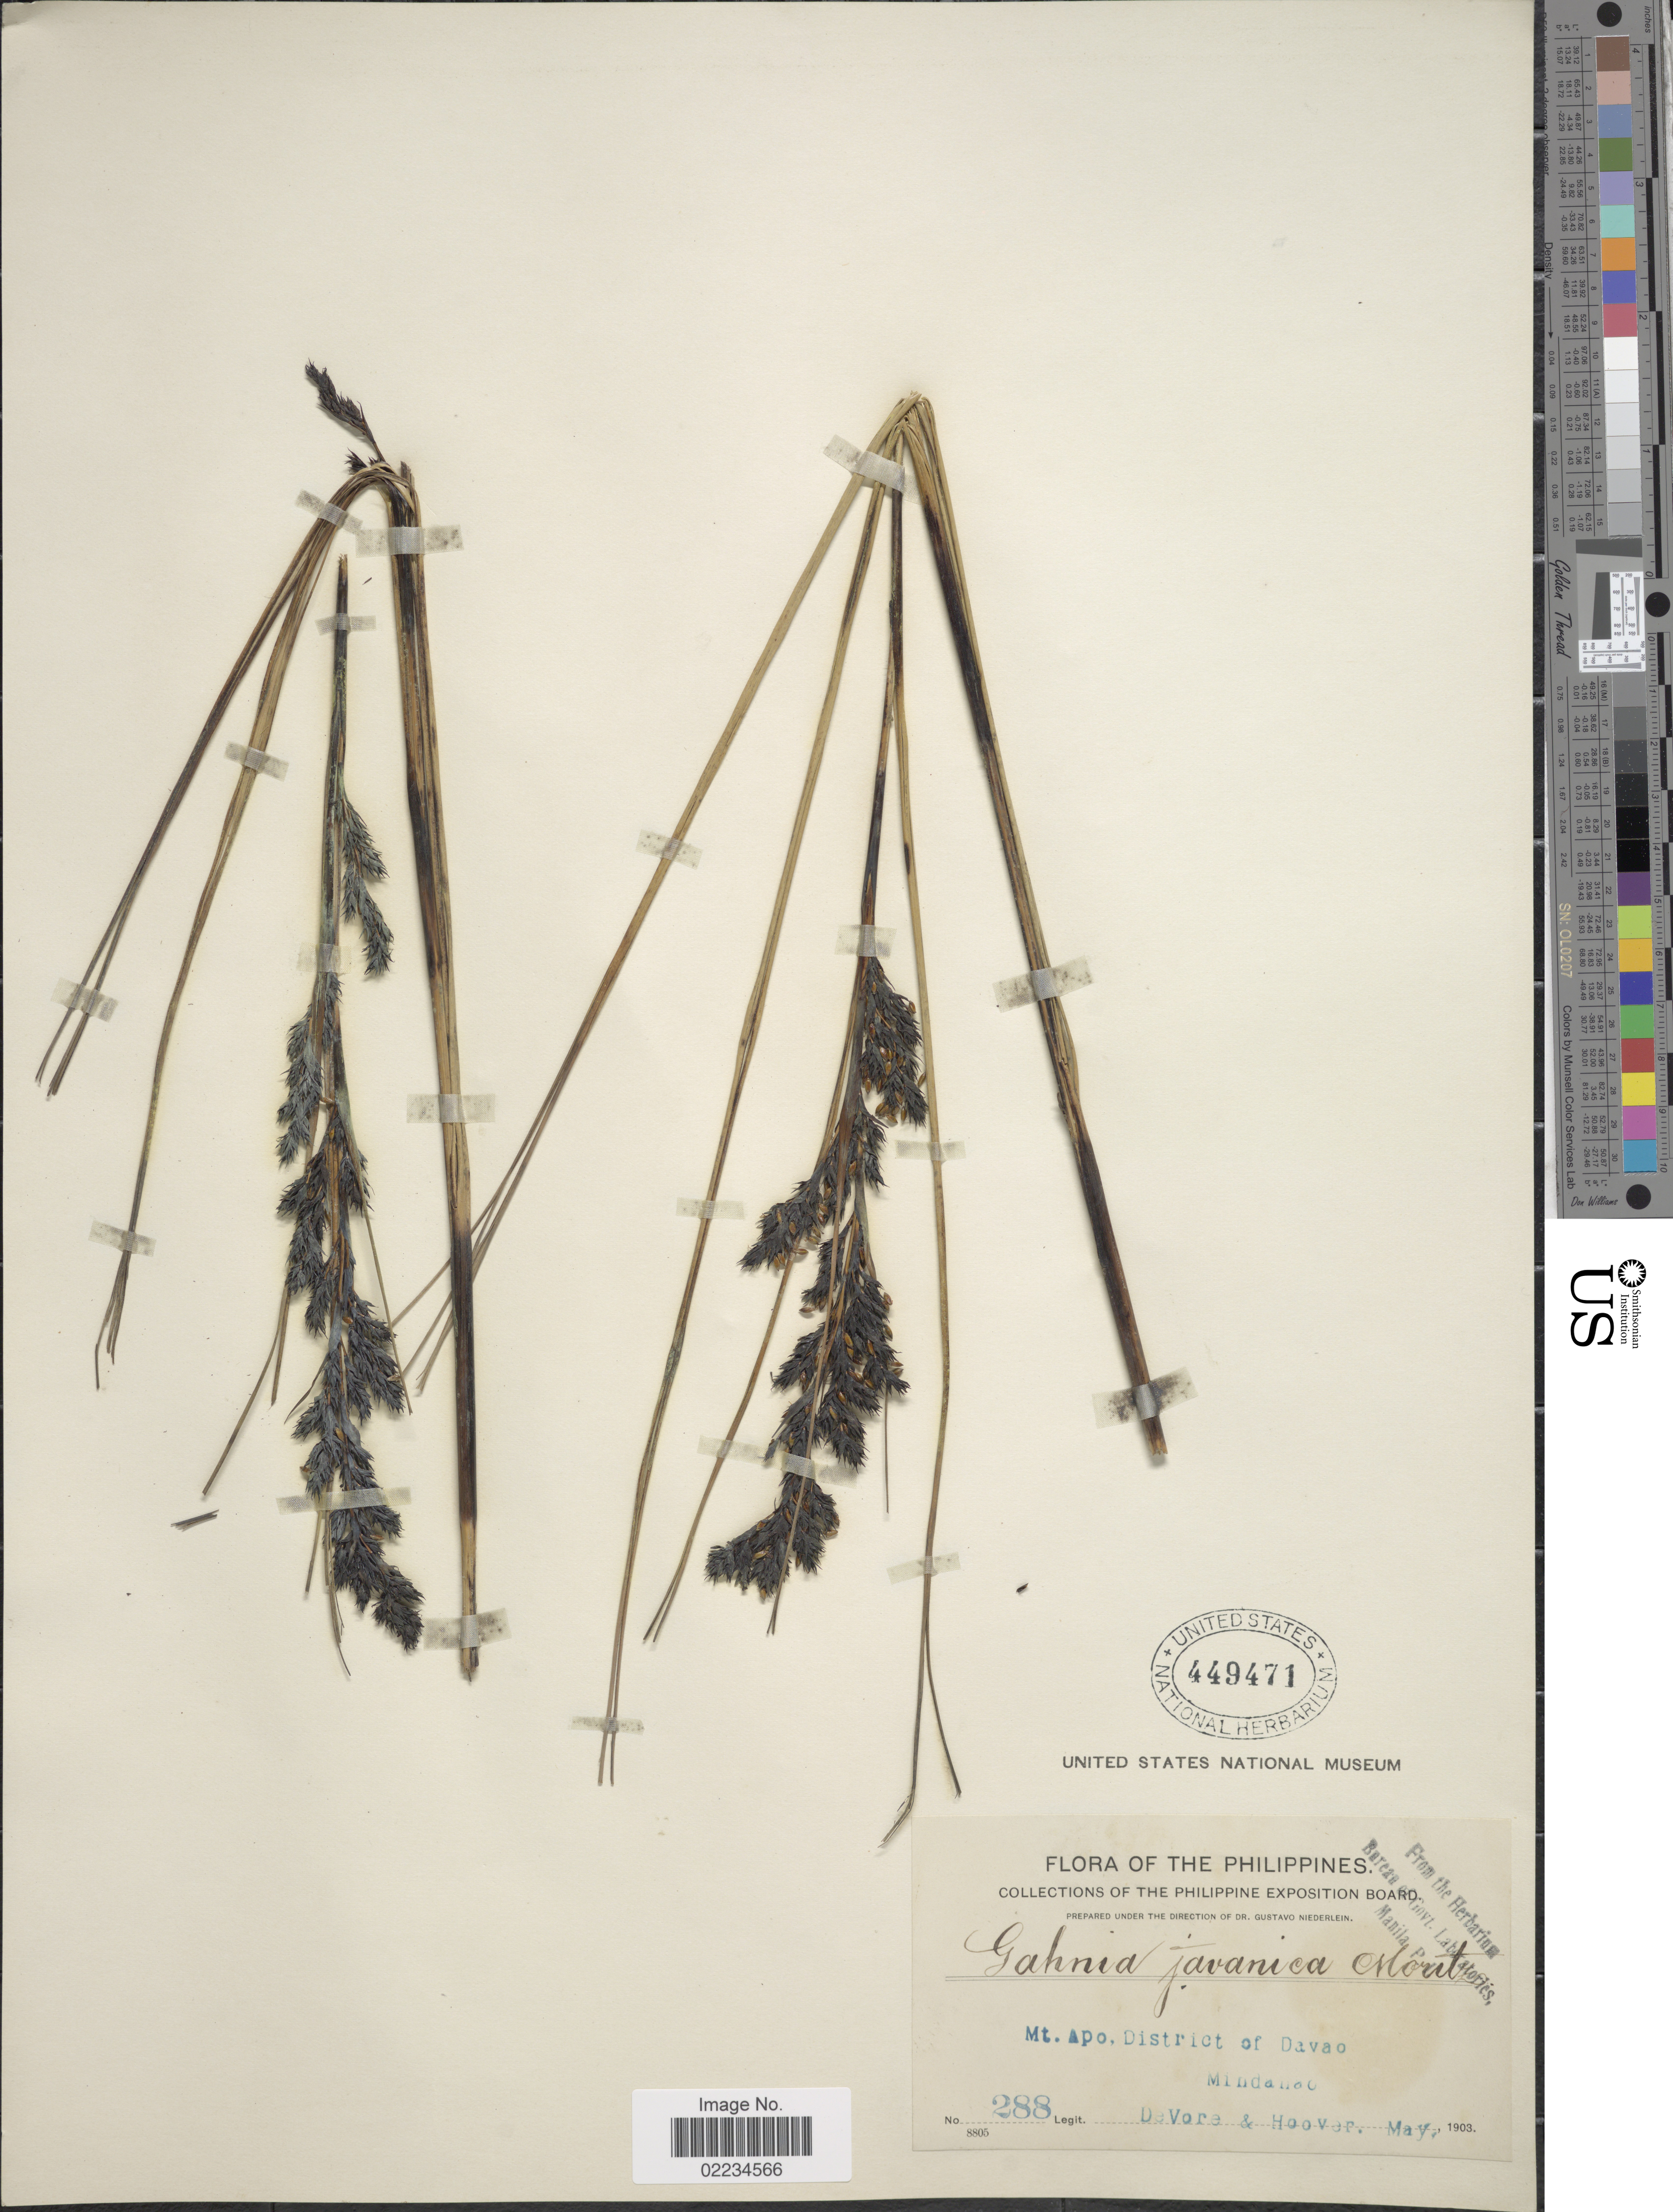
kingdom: Plantae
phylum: Tracheophyta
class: Liliopsida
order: Poales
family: Cyperaceae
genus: Gahnia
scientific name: Gahnia javanica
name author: Moritzi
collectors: -. DeVore & -- Hoover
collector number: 288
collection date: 1903-05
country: Philippines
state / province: Davao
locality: Mt Apo, District of Davao, Mindanao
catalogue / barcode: US 449471